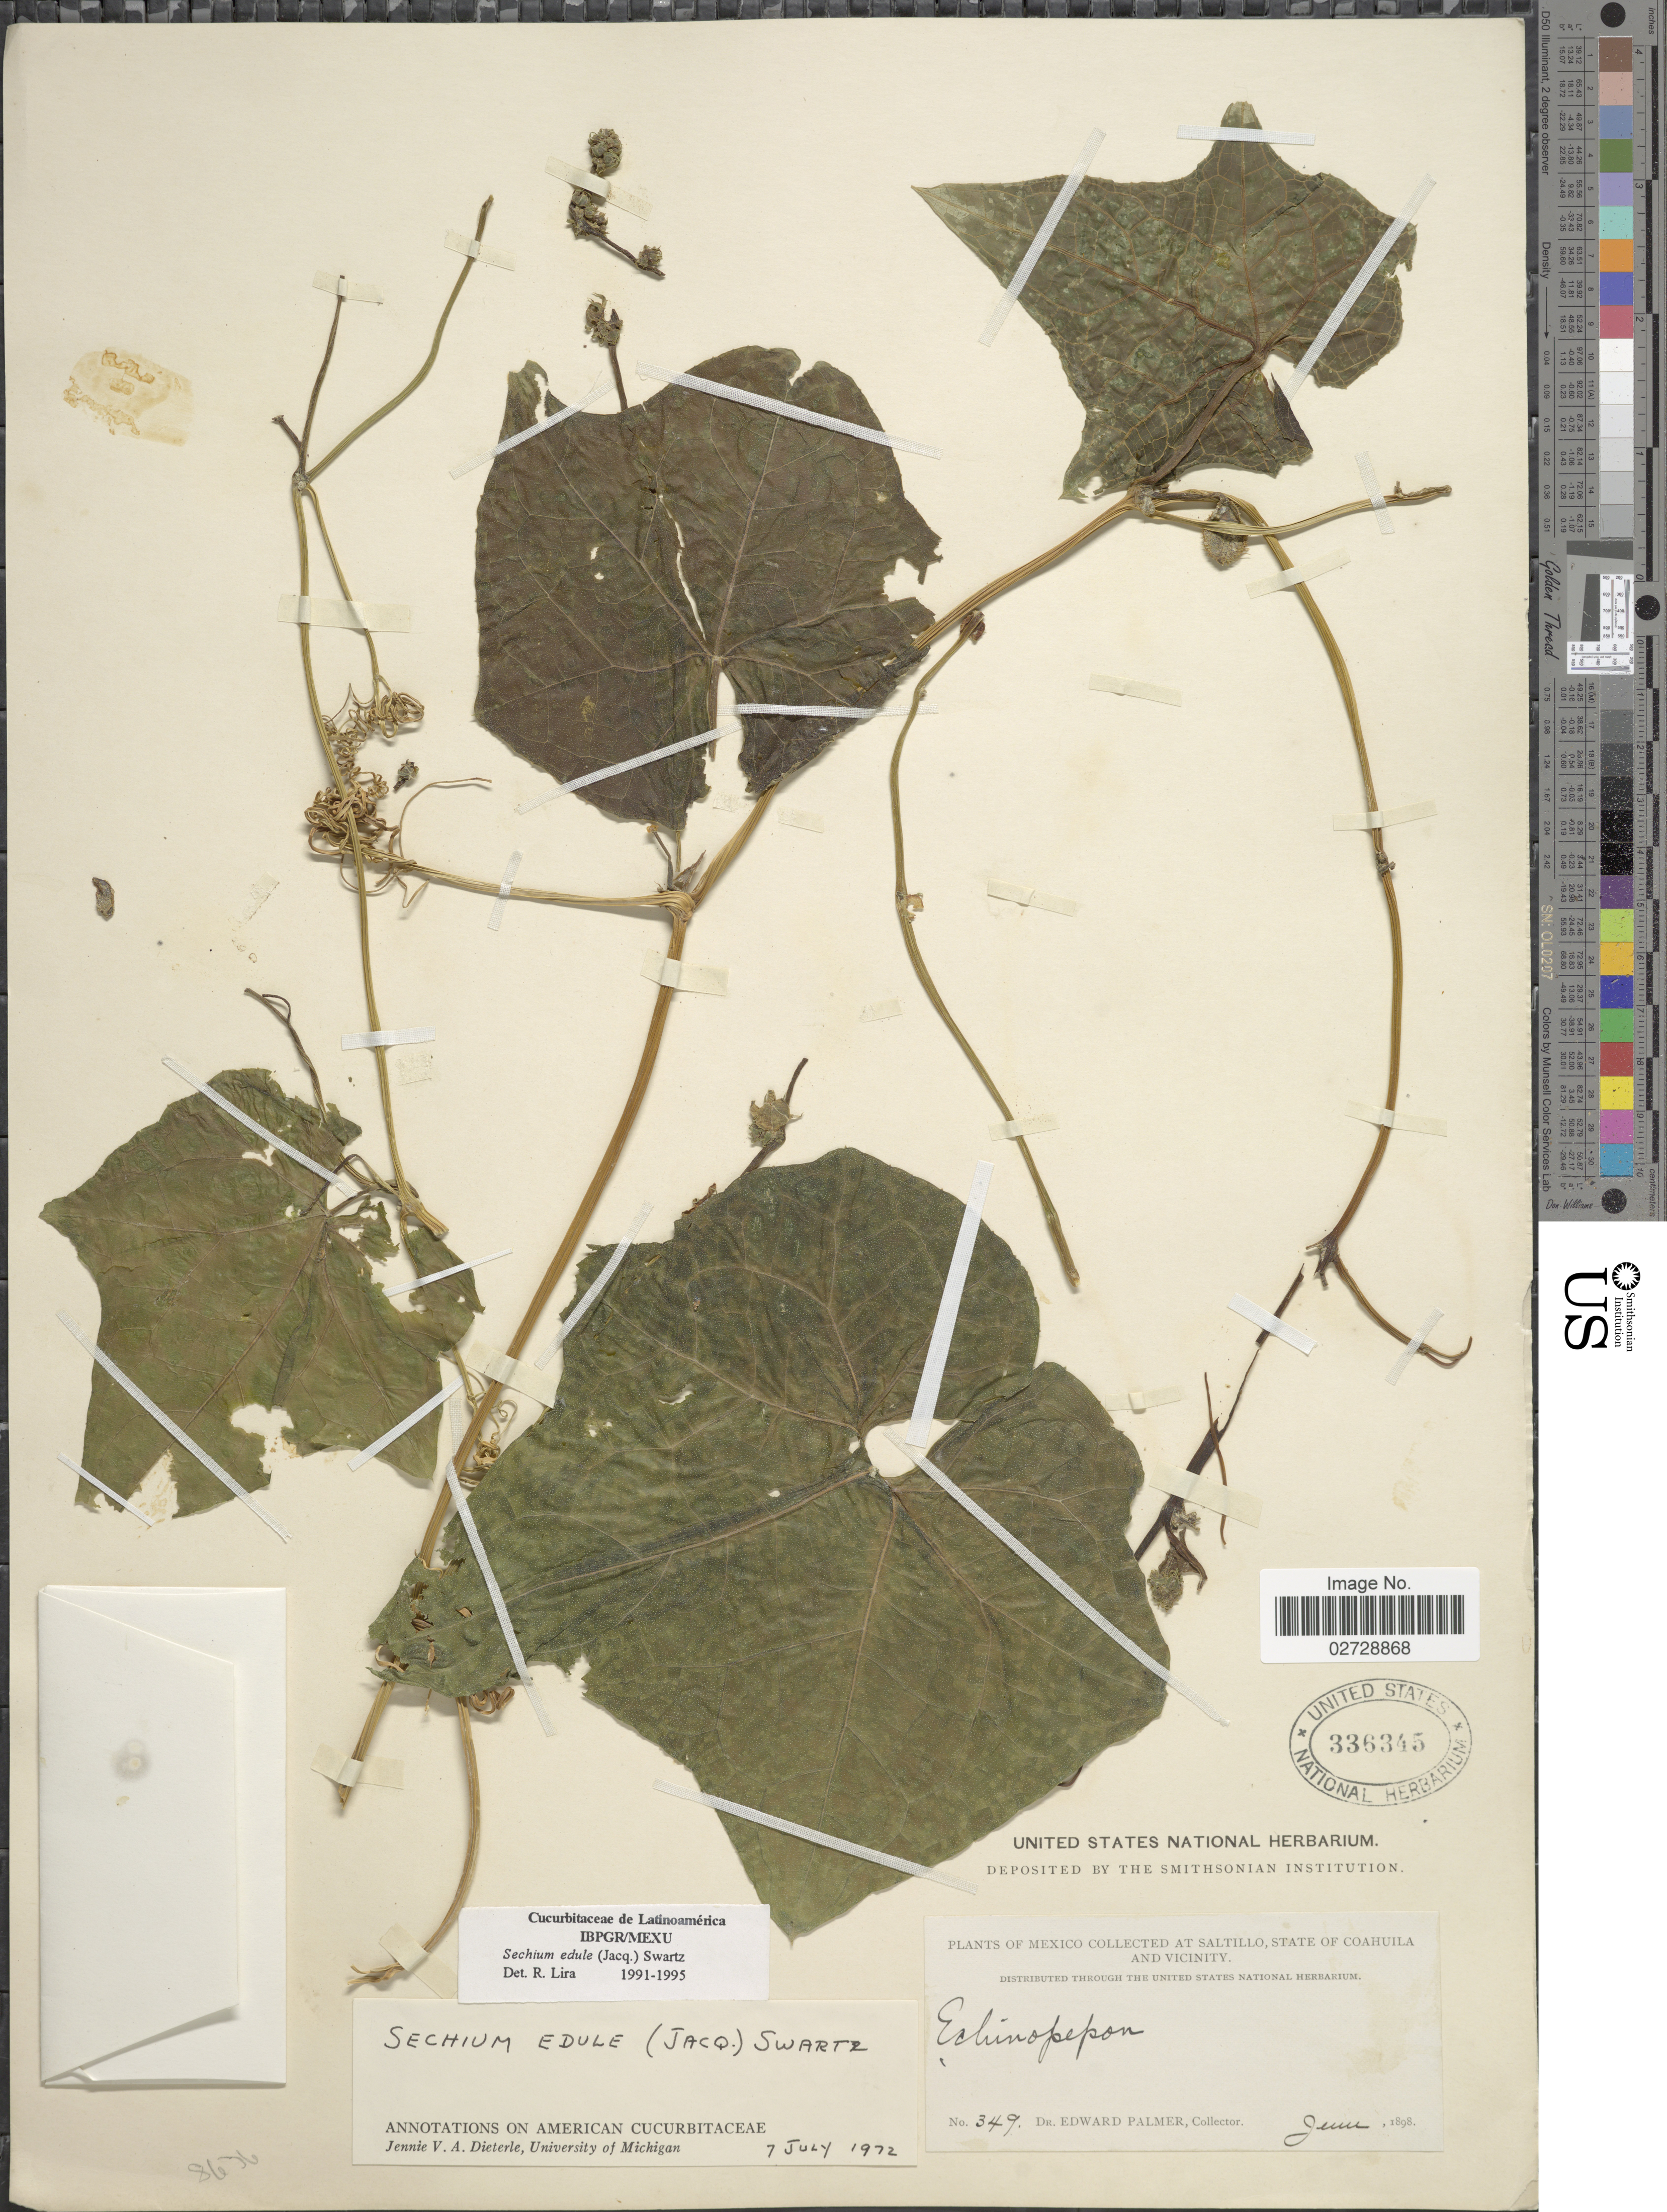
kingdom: Plantae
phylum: Tracheophyta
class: Magnoliopsida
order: Cucurbitales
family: Cucurbitaceae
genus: Sicyos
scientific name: Sicyos edulis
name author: Jacq.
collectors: E. Palmer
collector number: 349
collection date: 1898-06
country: Mexico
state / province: Coahuila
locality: Saltillo, State of Coahuila and Vicinity.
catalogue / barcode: US 336345